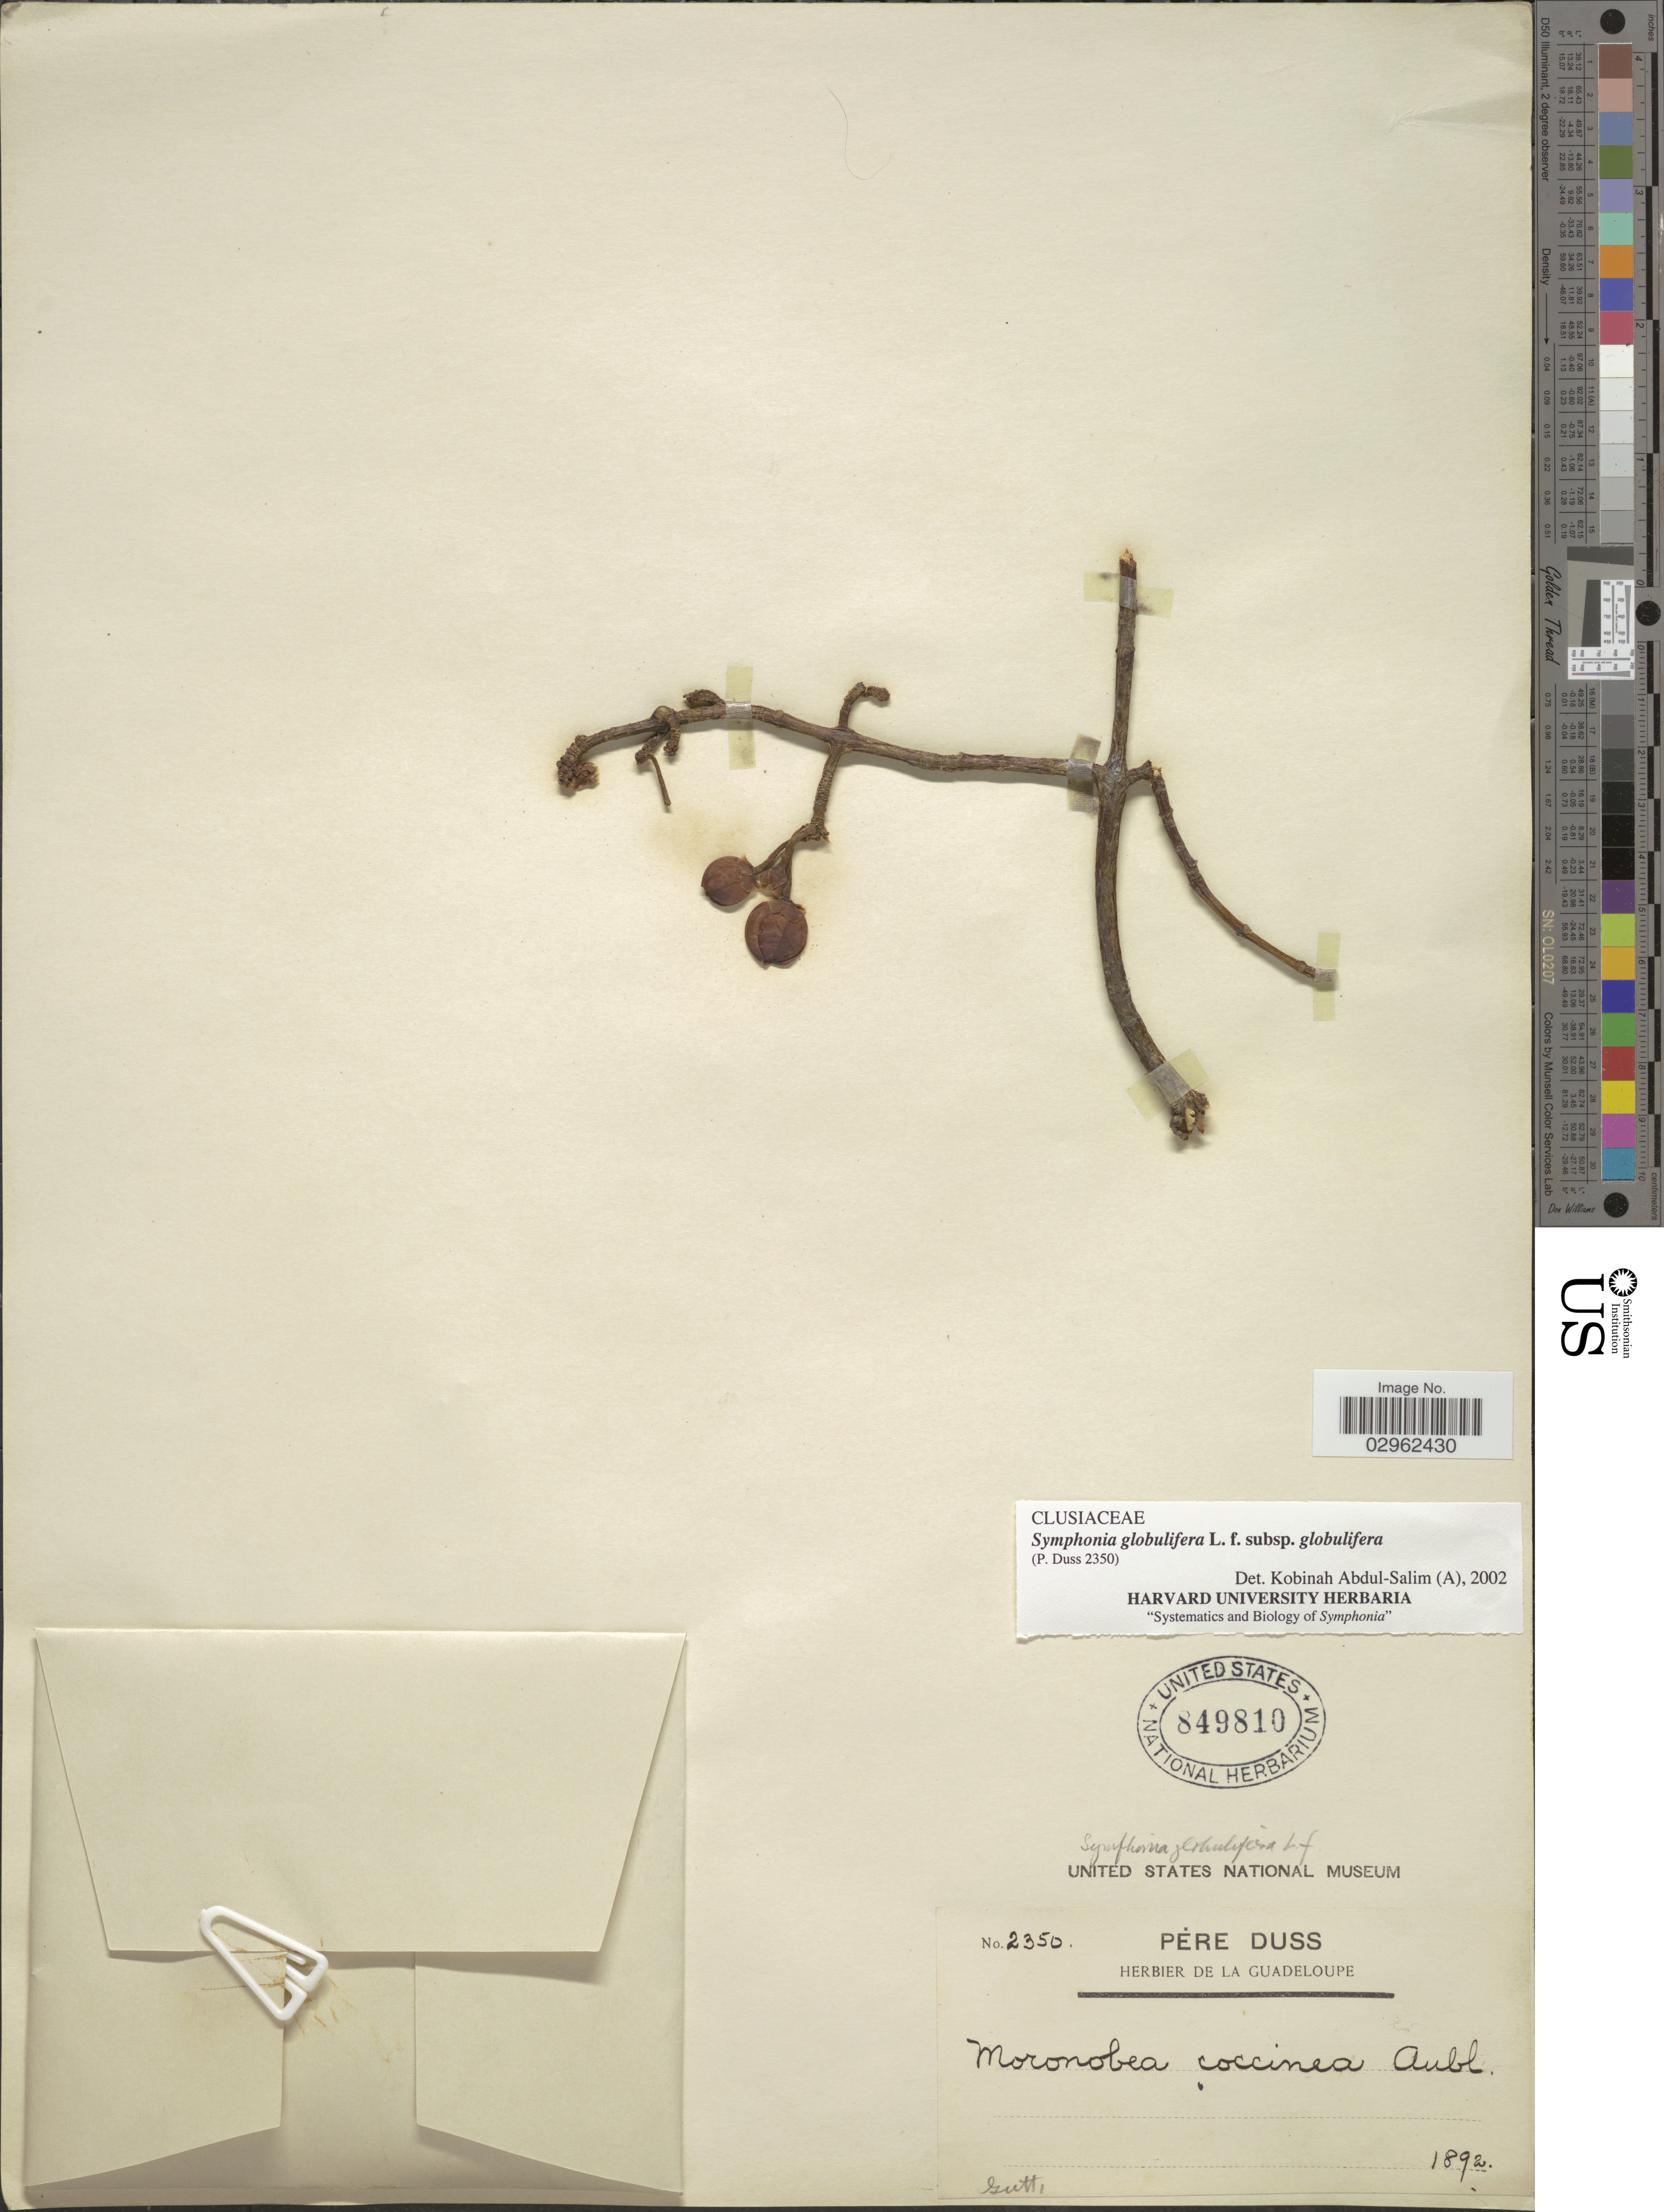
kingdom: Plantae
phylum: Tracheophyta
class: Magnoliopsida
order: Malpighiales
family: Clusiaceae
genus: Symphonia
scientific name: Symphonia globulifera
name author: L. f.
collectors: Père Duss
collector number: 2350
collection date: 1892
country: Guadeloupe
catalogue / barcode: US 849810